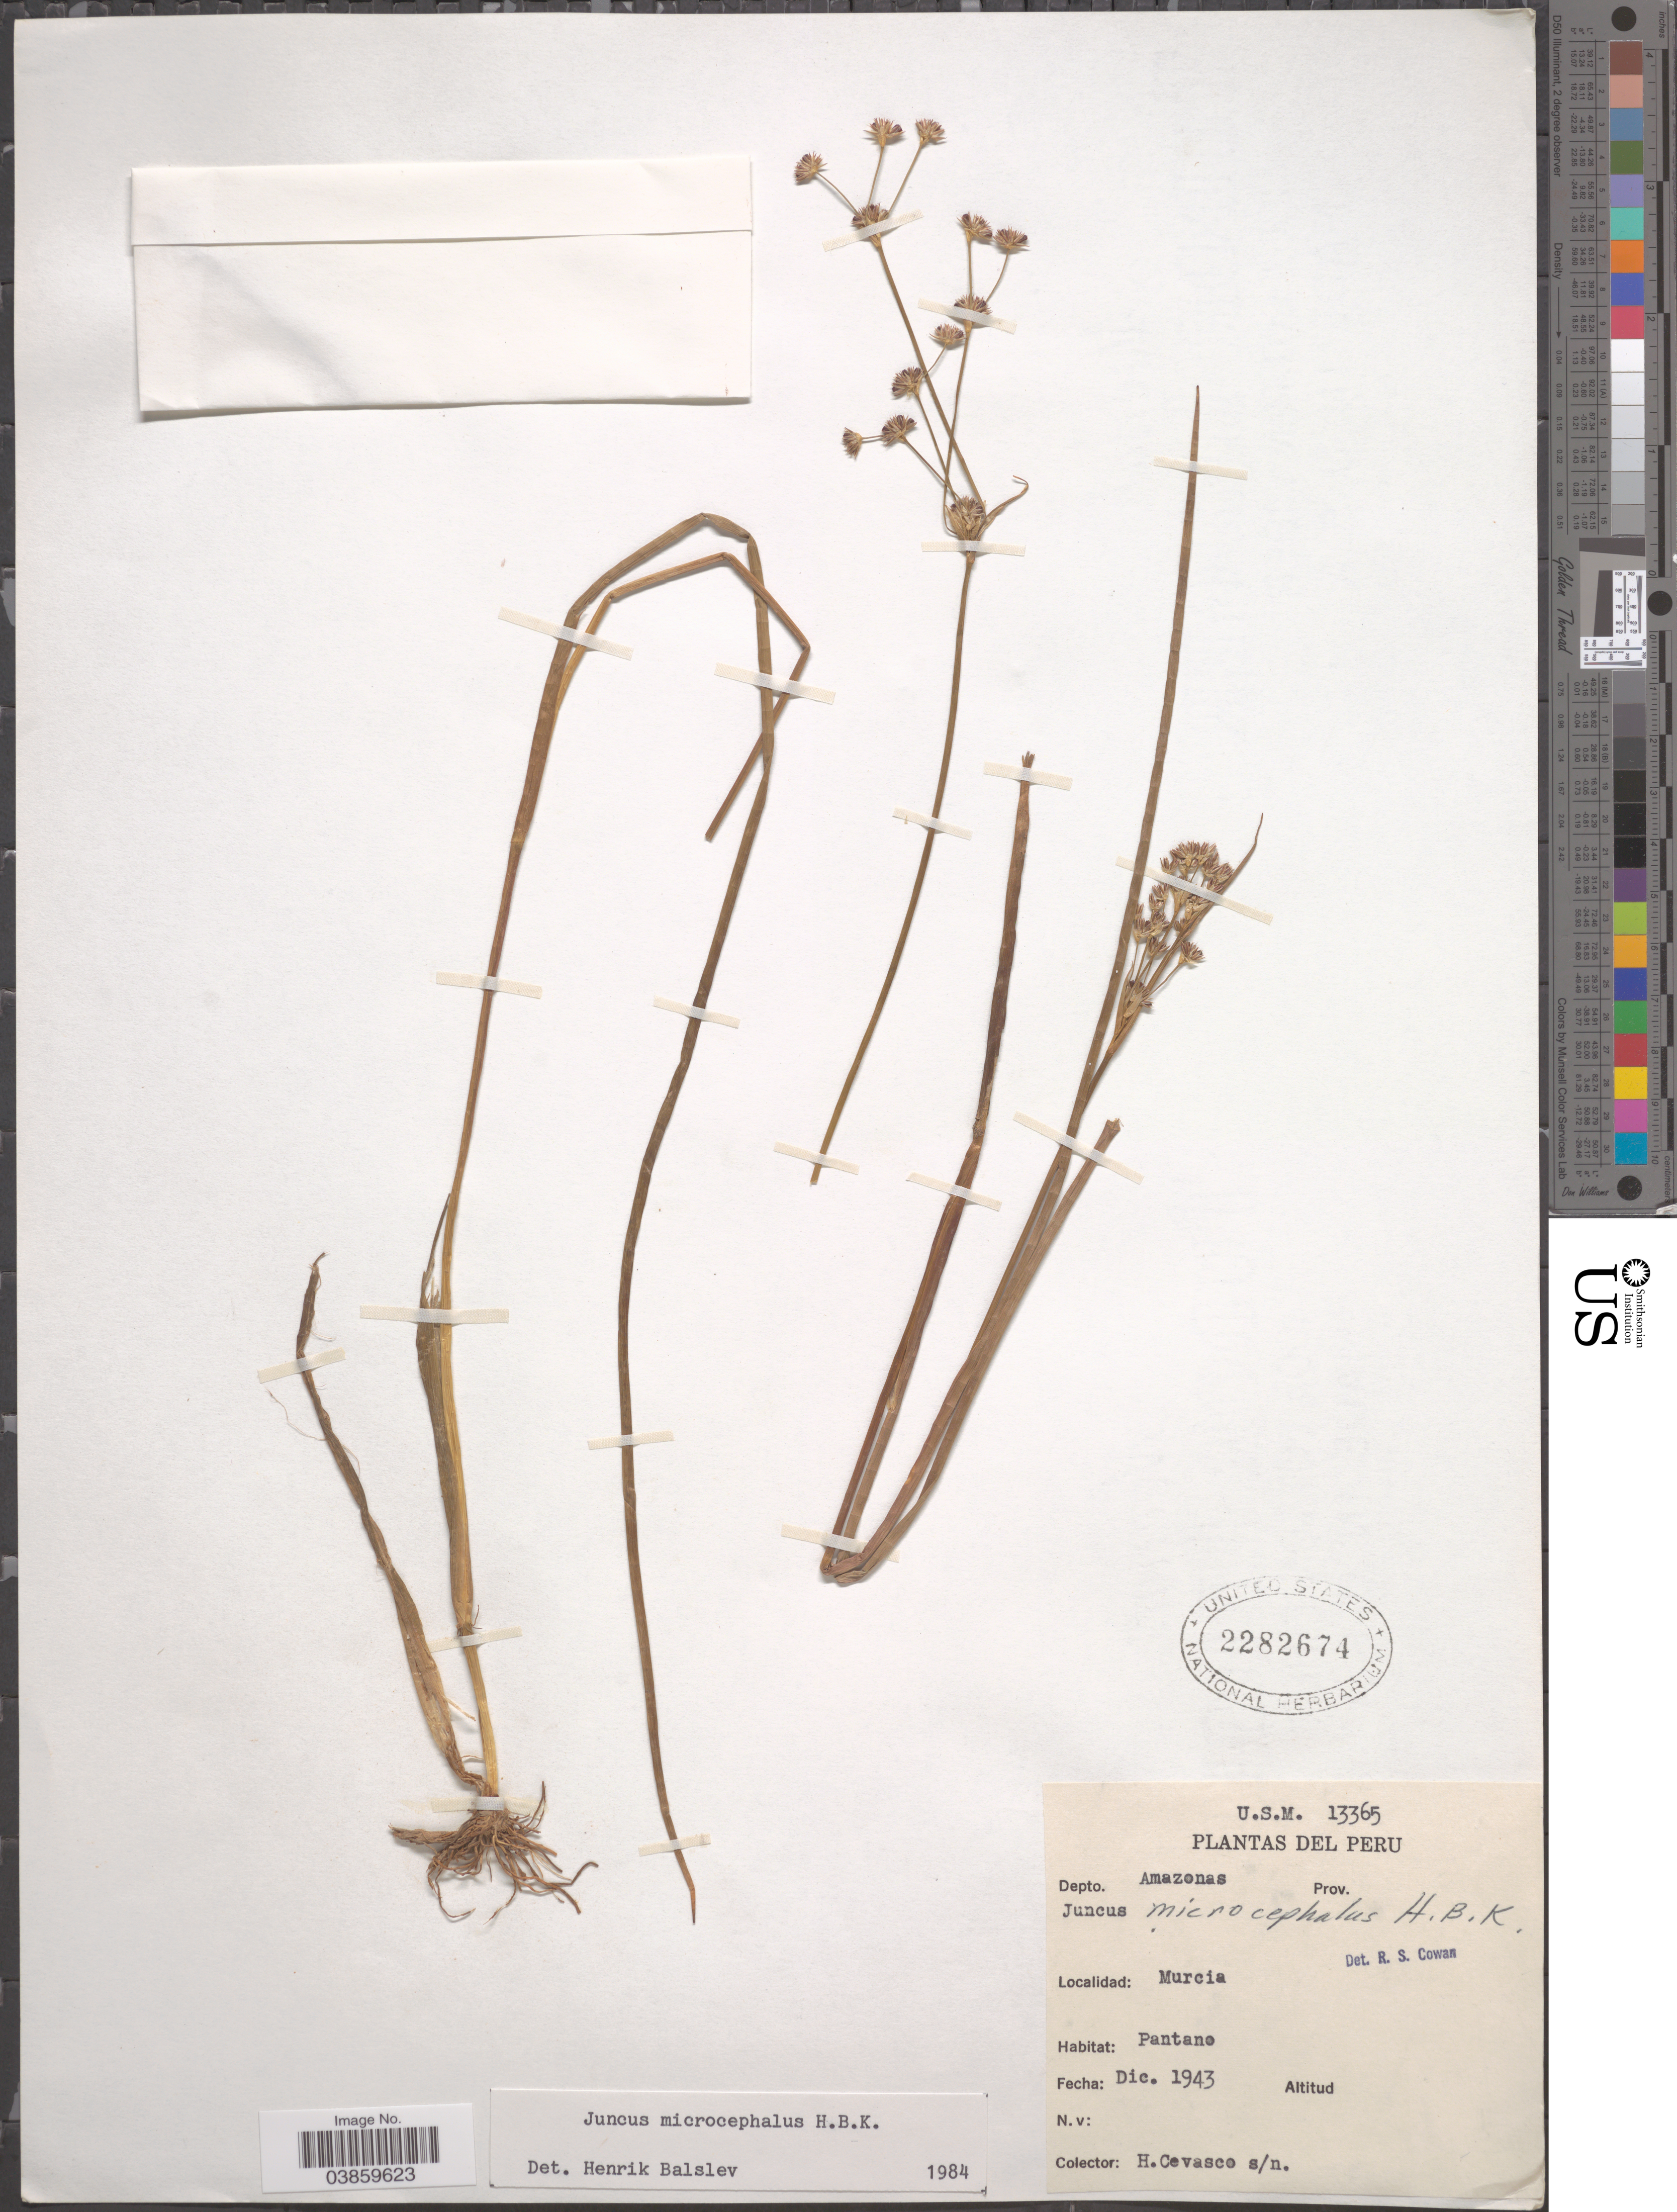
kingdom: Plantae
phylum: Tracheophyta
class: Liliopsida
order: Poales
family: Juncaceae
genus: Juncus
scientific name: Juncus microcephalus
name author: Kunth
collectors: H. Cevasco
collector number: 13365 ?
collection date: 1943-12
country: Peru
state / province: Amazonas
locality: Depto. Amazonas. Murcia. Pantano.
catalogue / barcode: US 2282674